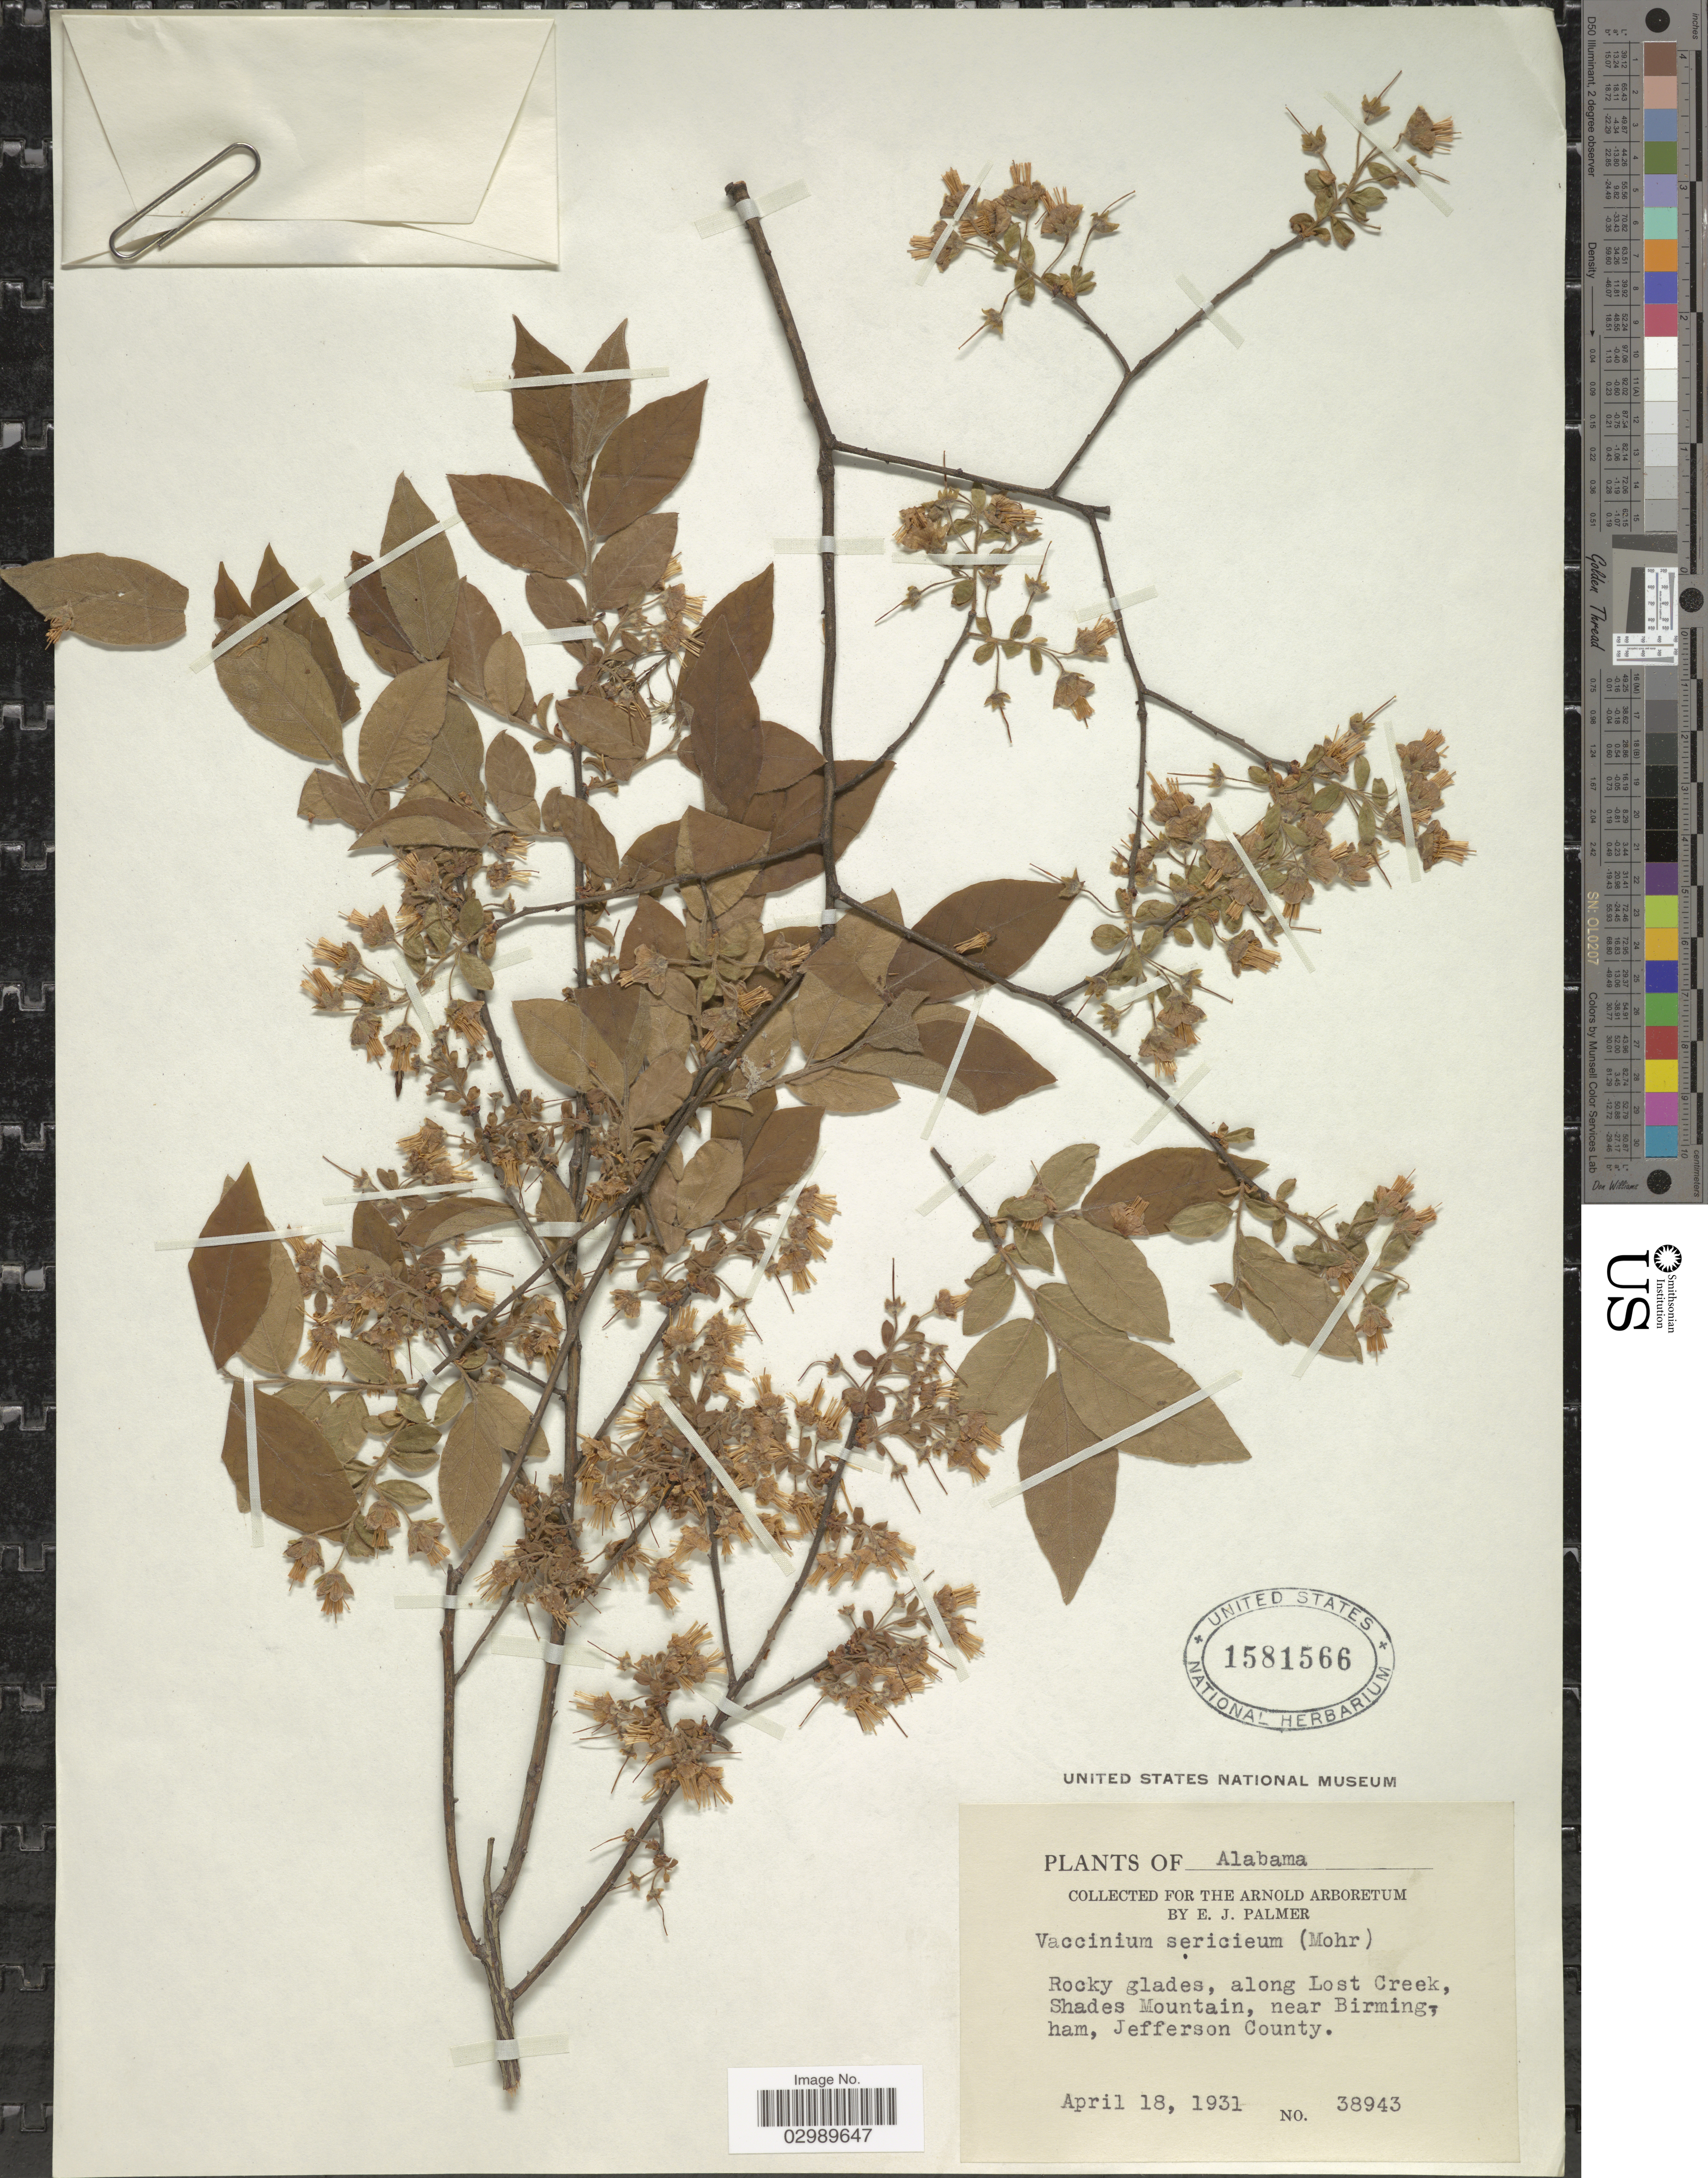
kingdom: Plantae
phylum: Tracheophyta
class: Magnoliopsida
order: Ericales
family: Ericaceae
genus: Vaccinium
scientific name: Vaccinium sericeum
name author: (C. Mohr) E.J. Palmer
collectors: E. J. Palmer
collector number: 38943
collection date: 1931-04-18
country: United States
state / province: Alabama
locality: Along Lost Creek, Shades Mountain, near Birmingham, Jefferson County.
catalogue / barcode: US 1581566